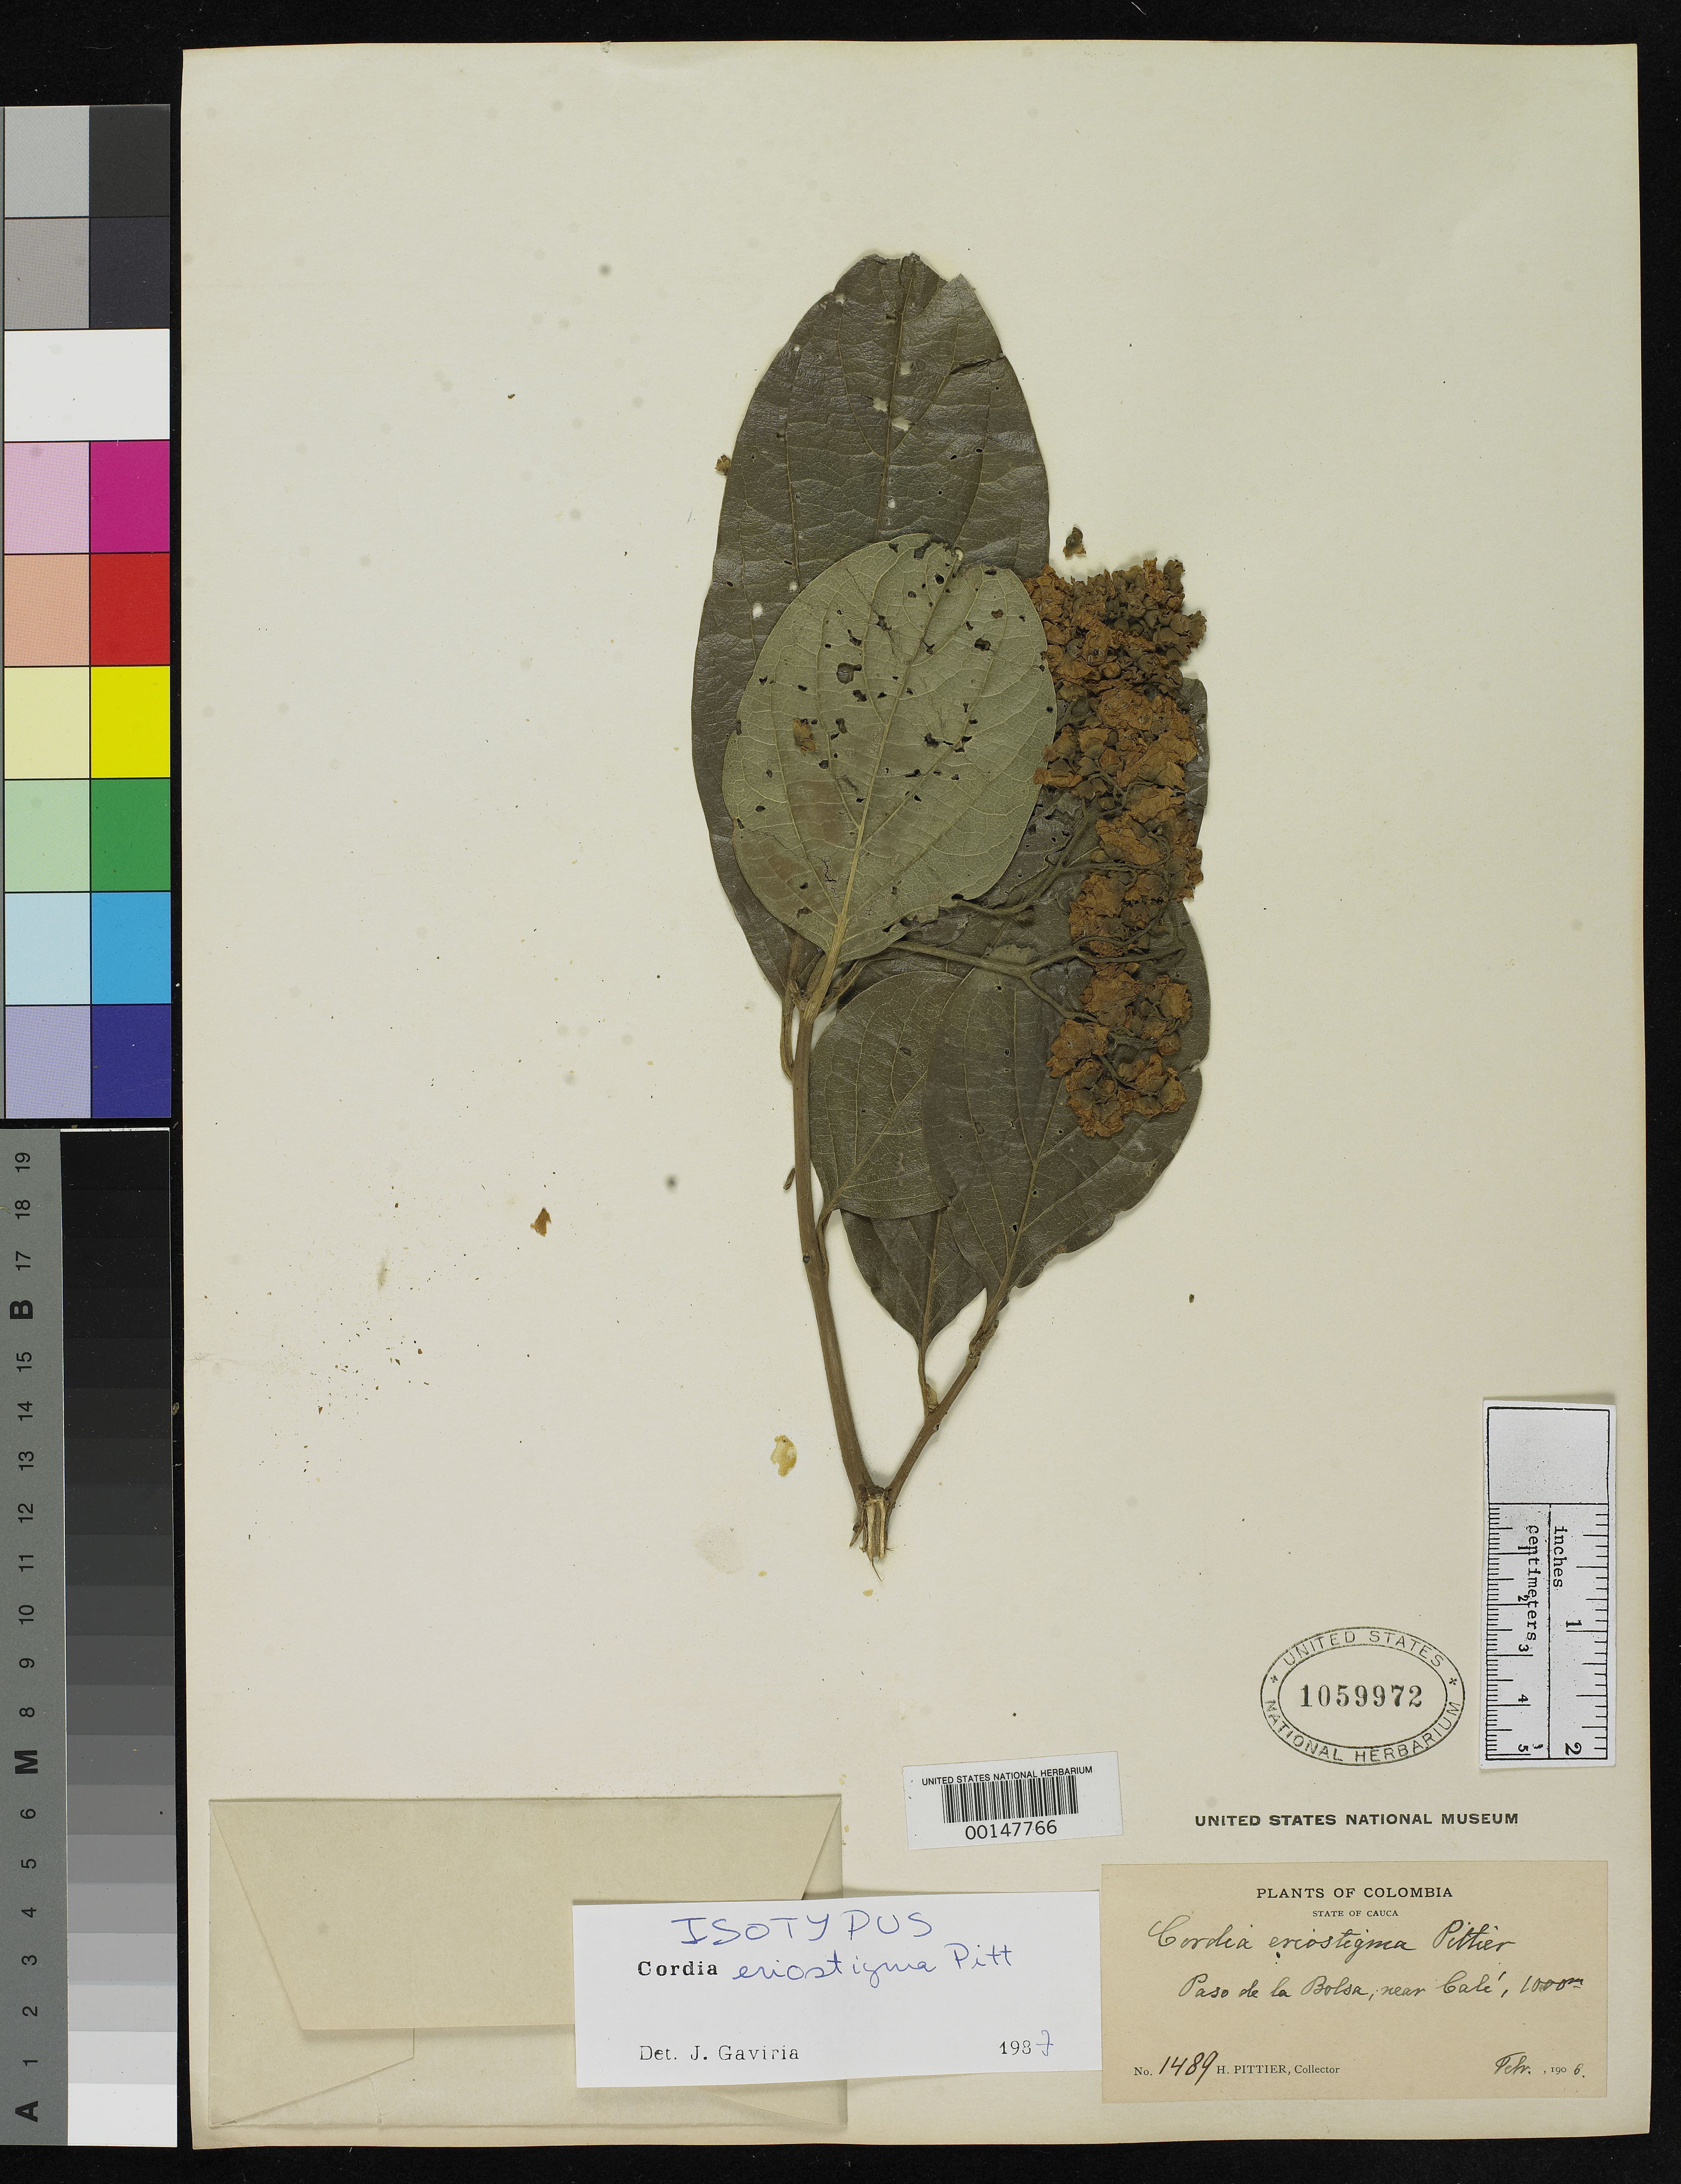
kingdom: Plantae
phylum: Tracheophyta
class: Magnoliopsida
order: Boraginales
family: Cordiaceae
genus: Cordia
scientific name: Cordia eriostigma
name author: Pittier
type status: Isotype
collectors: H. F. Pittier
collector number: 1489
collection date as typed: Feb 1906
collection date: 1906-02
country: Colombia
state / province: Cauca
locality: Paso de La Bolsam near Cale.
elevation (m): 1000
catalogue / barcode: US 1059972